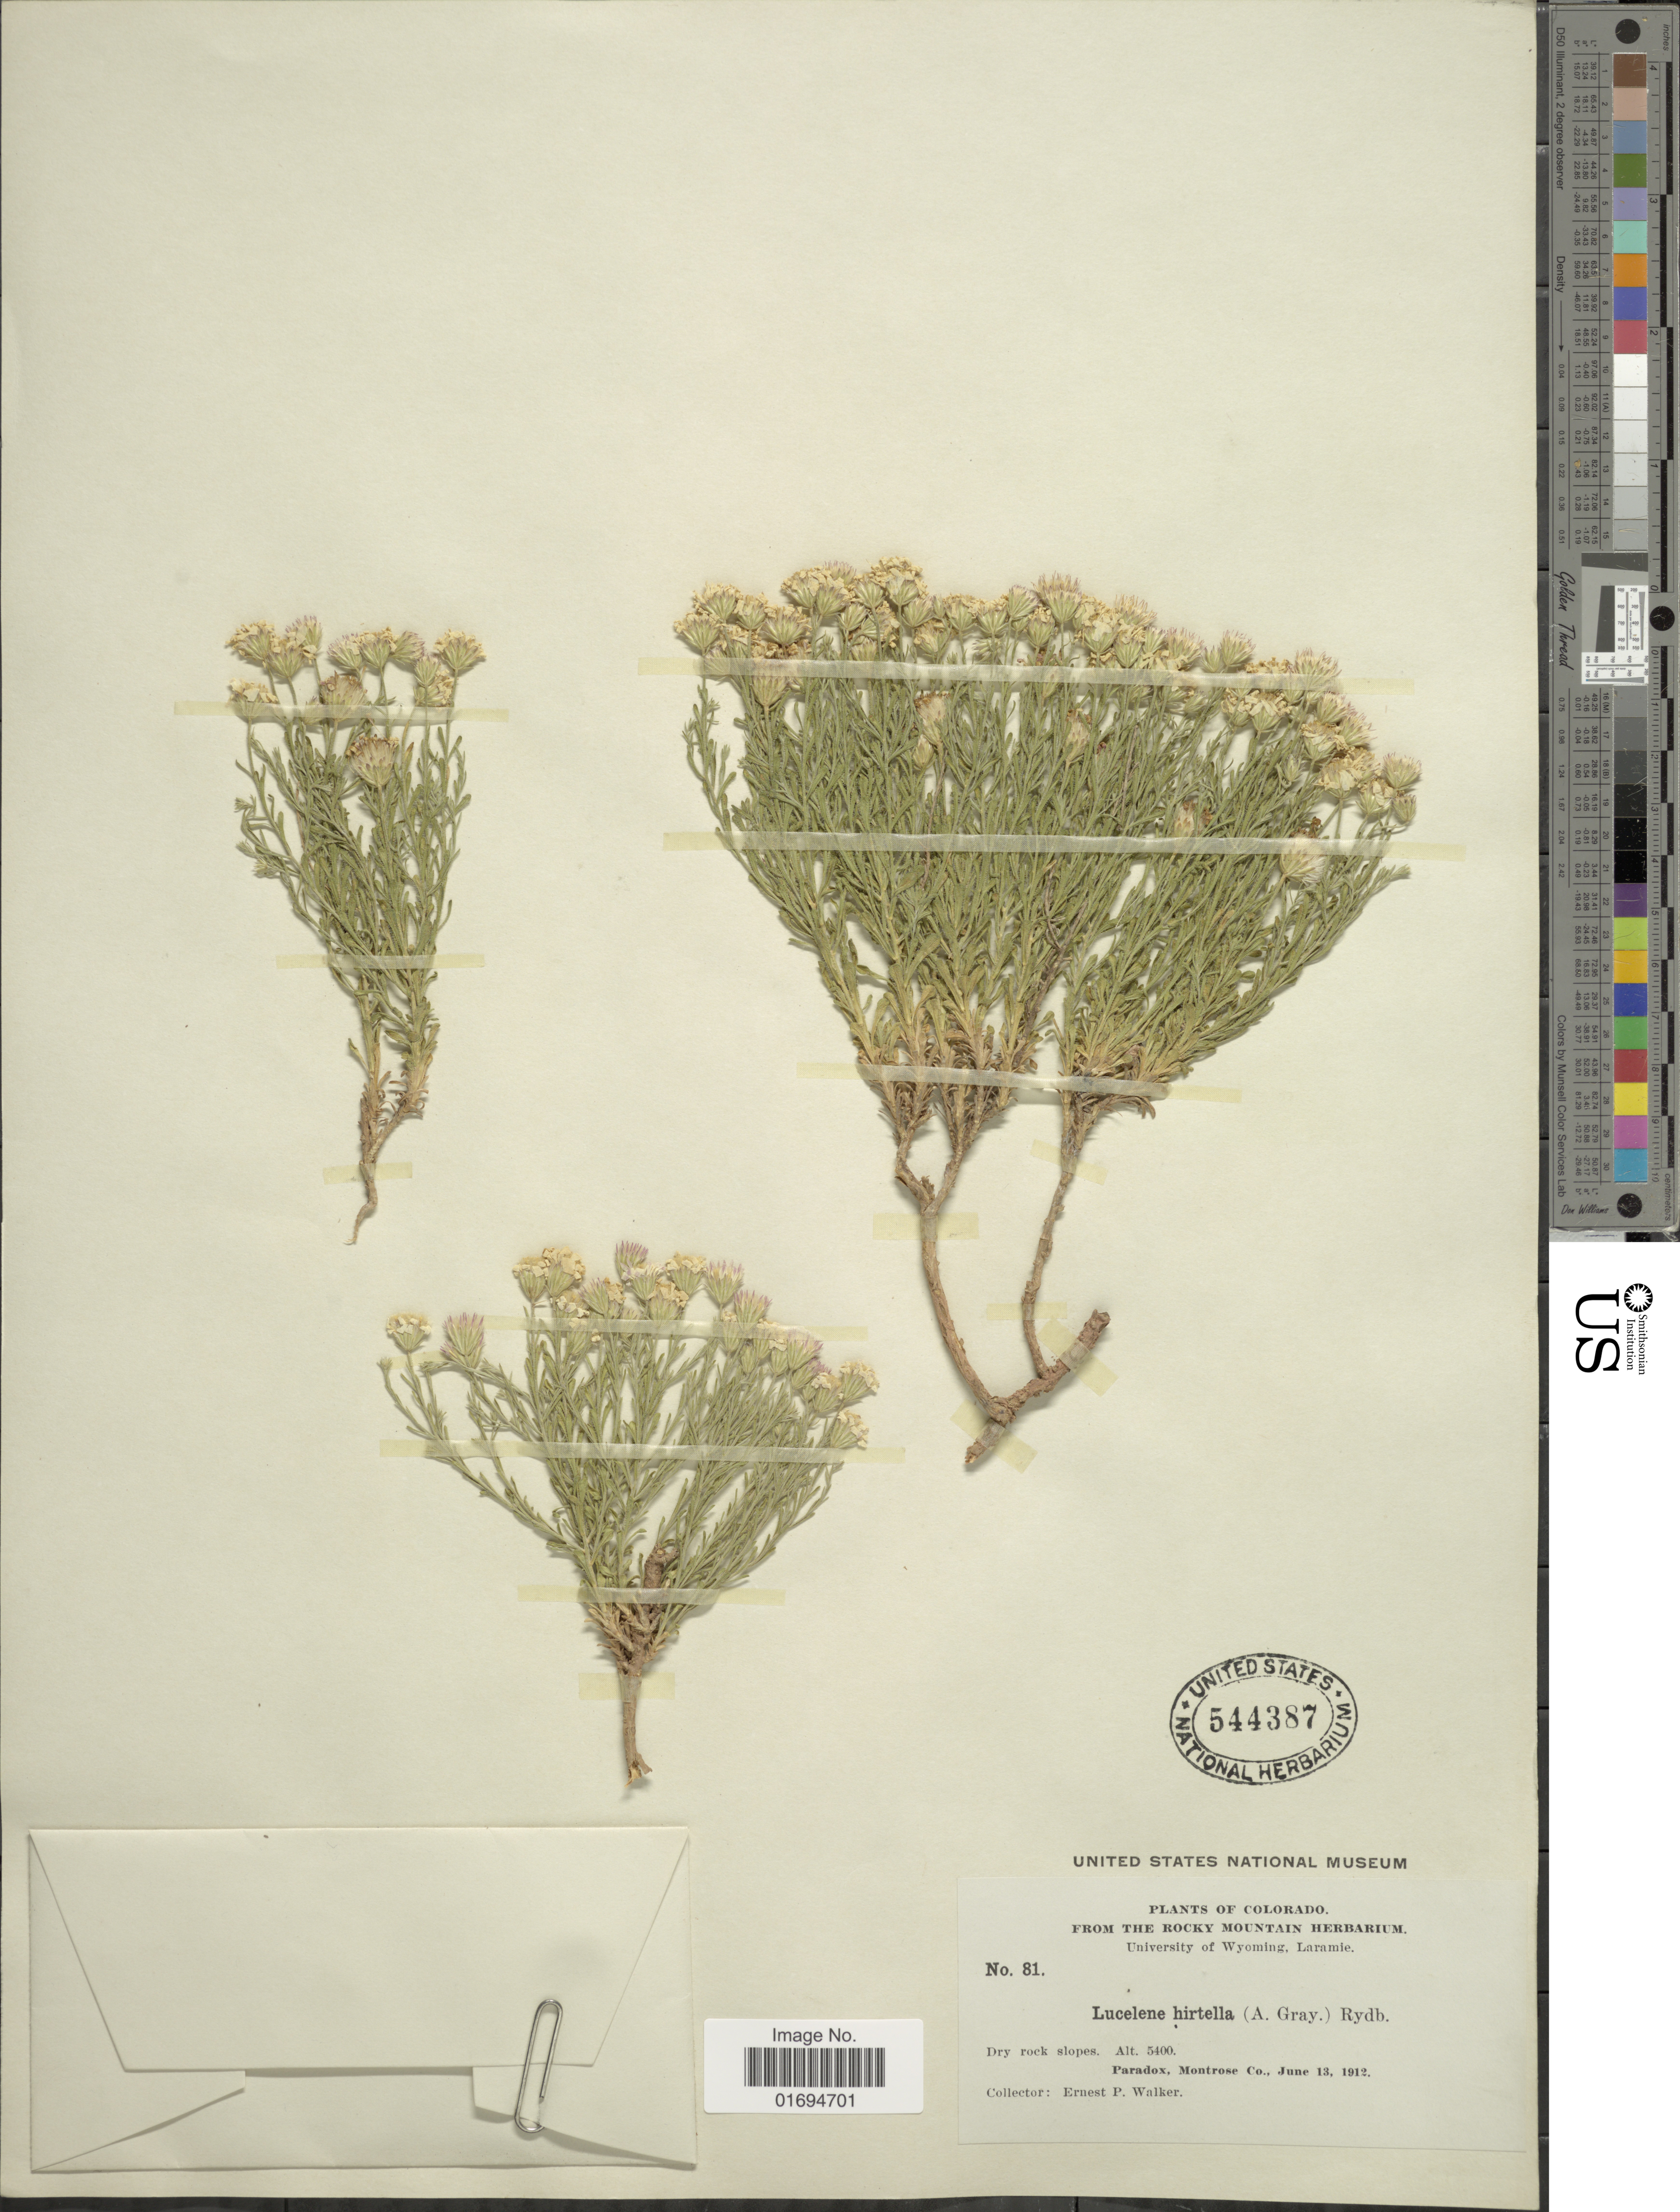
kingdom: Plantae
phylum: Tracheophyta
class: Magnoliopsida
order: Asterales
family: Asteraceae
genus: Chaetopappa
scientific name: Chaetopappa ericoides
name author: (Torr.) G.L. Nesom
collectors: E. P. Walker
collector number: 81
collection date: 1912-06-13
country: United States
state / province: Colorado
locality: Paradox, Montrose Co.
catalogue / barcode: US 544387